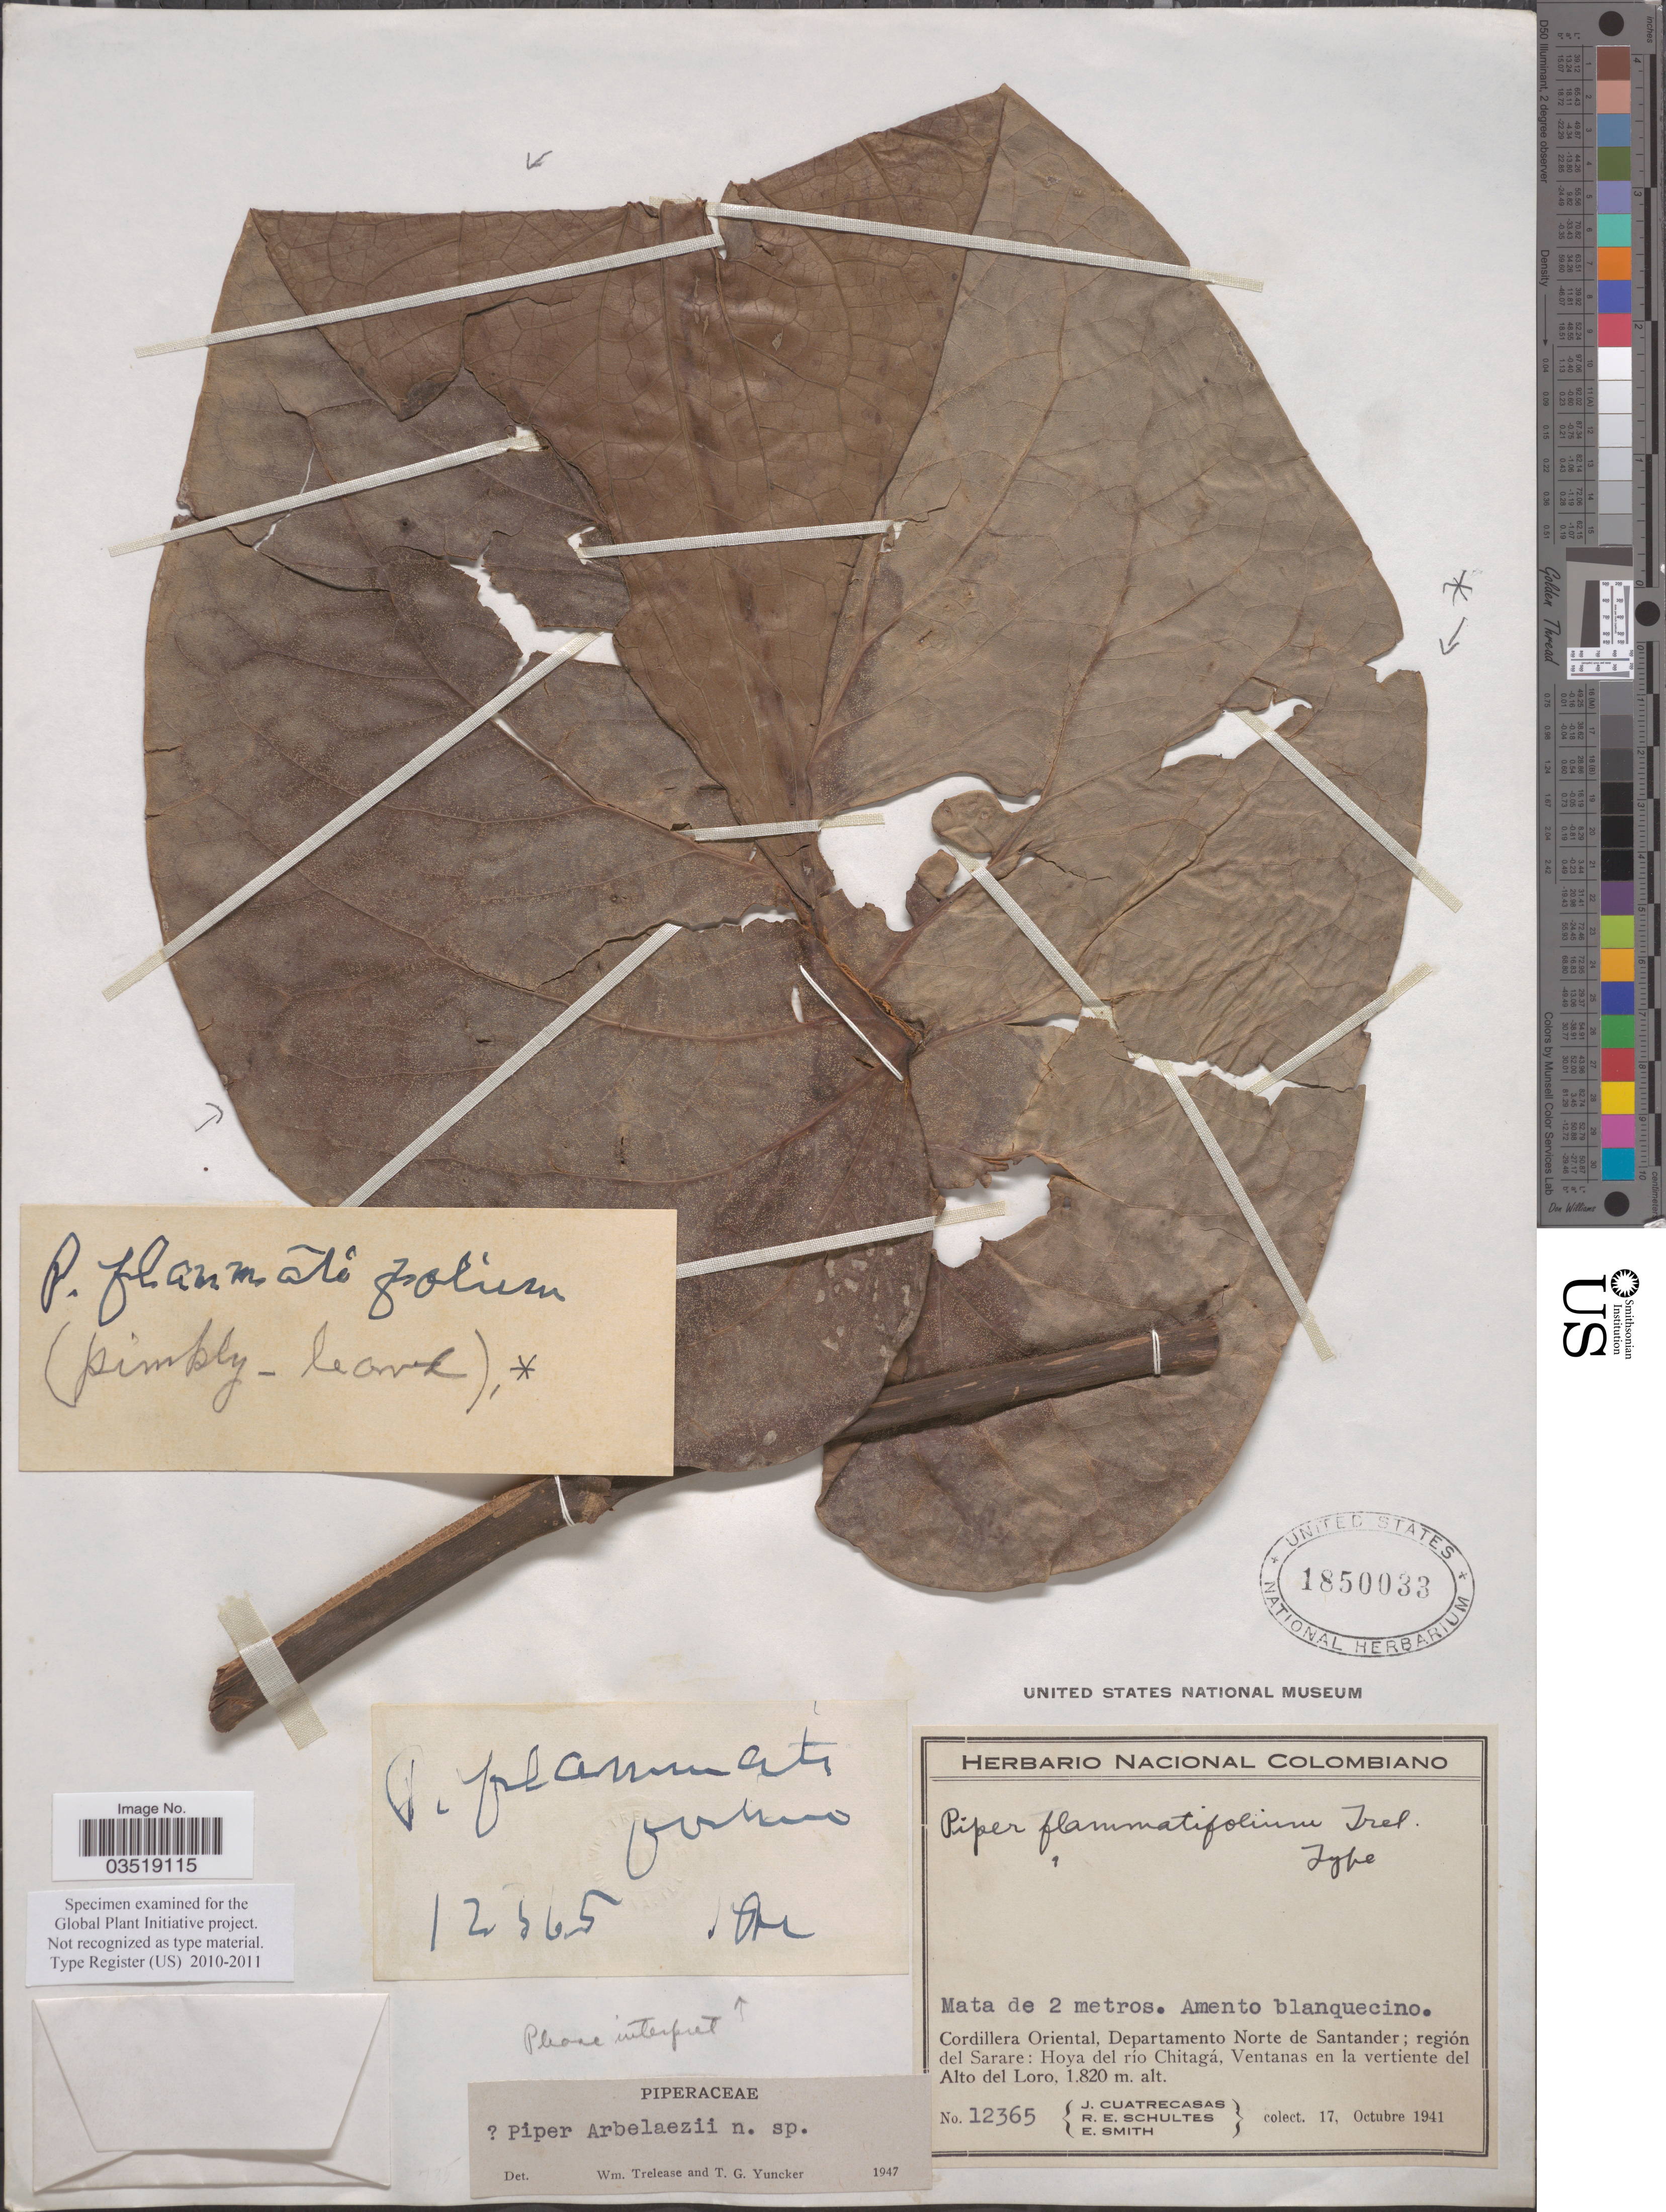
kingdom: Plantae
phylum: Tracheophyta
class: Magnoliopsida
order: Piperales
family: Piperaceae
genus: Piper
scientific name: Piper arbelaezii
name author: Trel. & Yunck.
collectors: J. Cuatrecasas, R. E. Schultes & E. Smith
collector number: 12365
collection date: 1941-10-17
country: Colombia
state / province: Norte de Santander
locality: Cordillera Oriental, Departamento Norte de Santander; región del Sarare: Hoya del río Chitagá, Ventanas en la vertiente del Alto del Loro.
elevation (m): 1820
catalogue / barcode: US 1850033